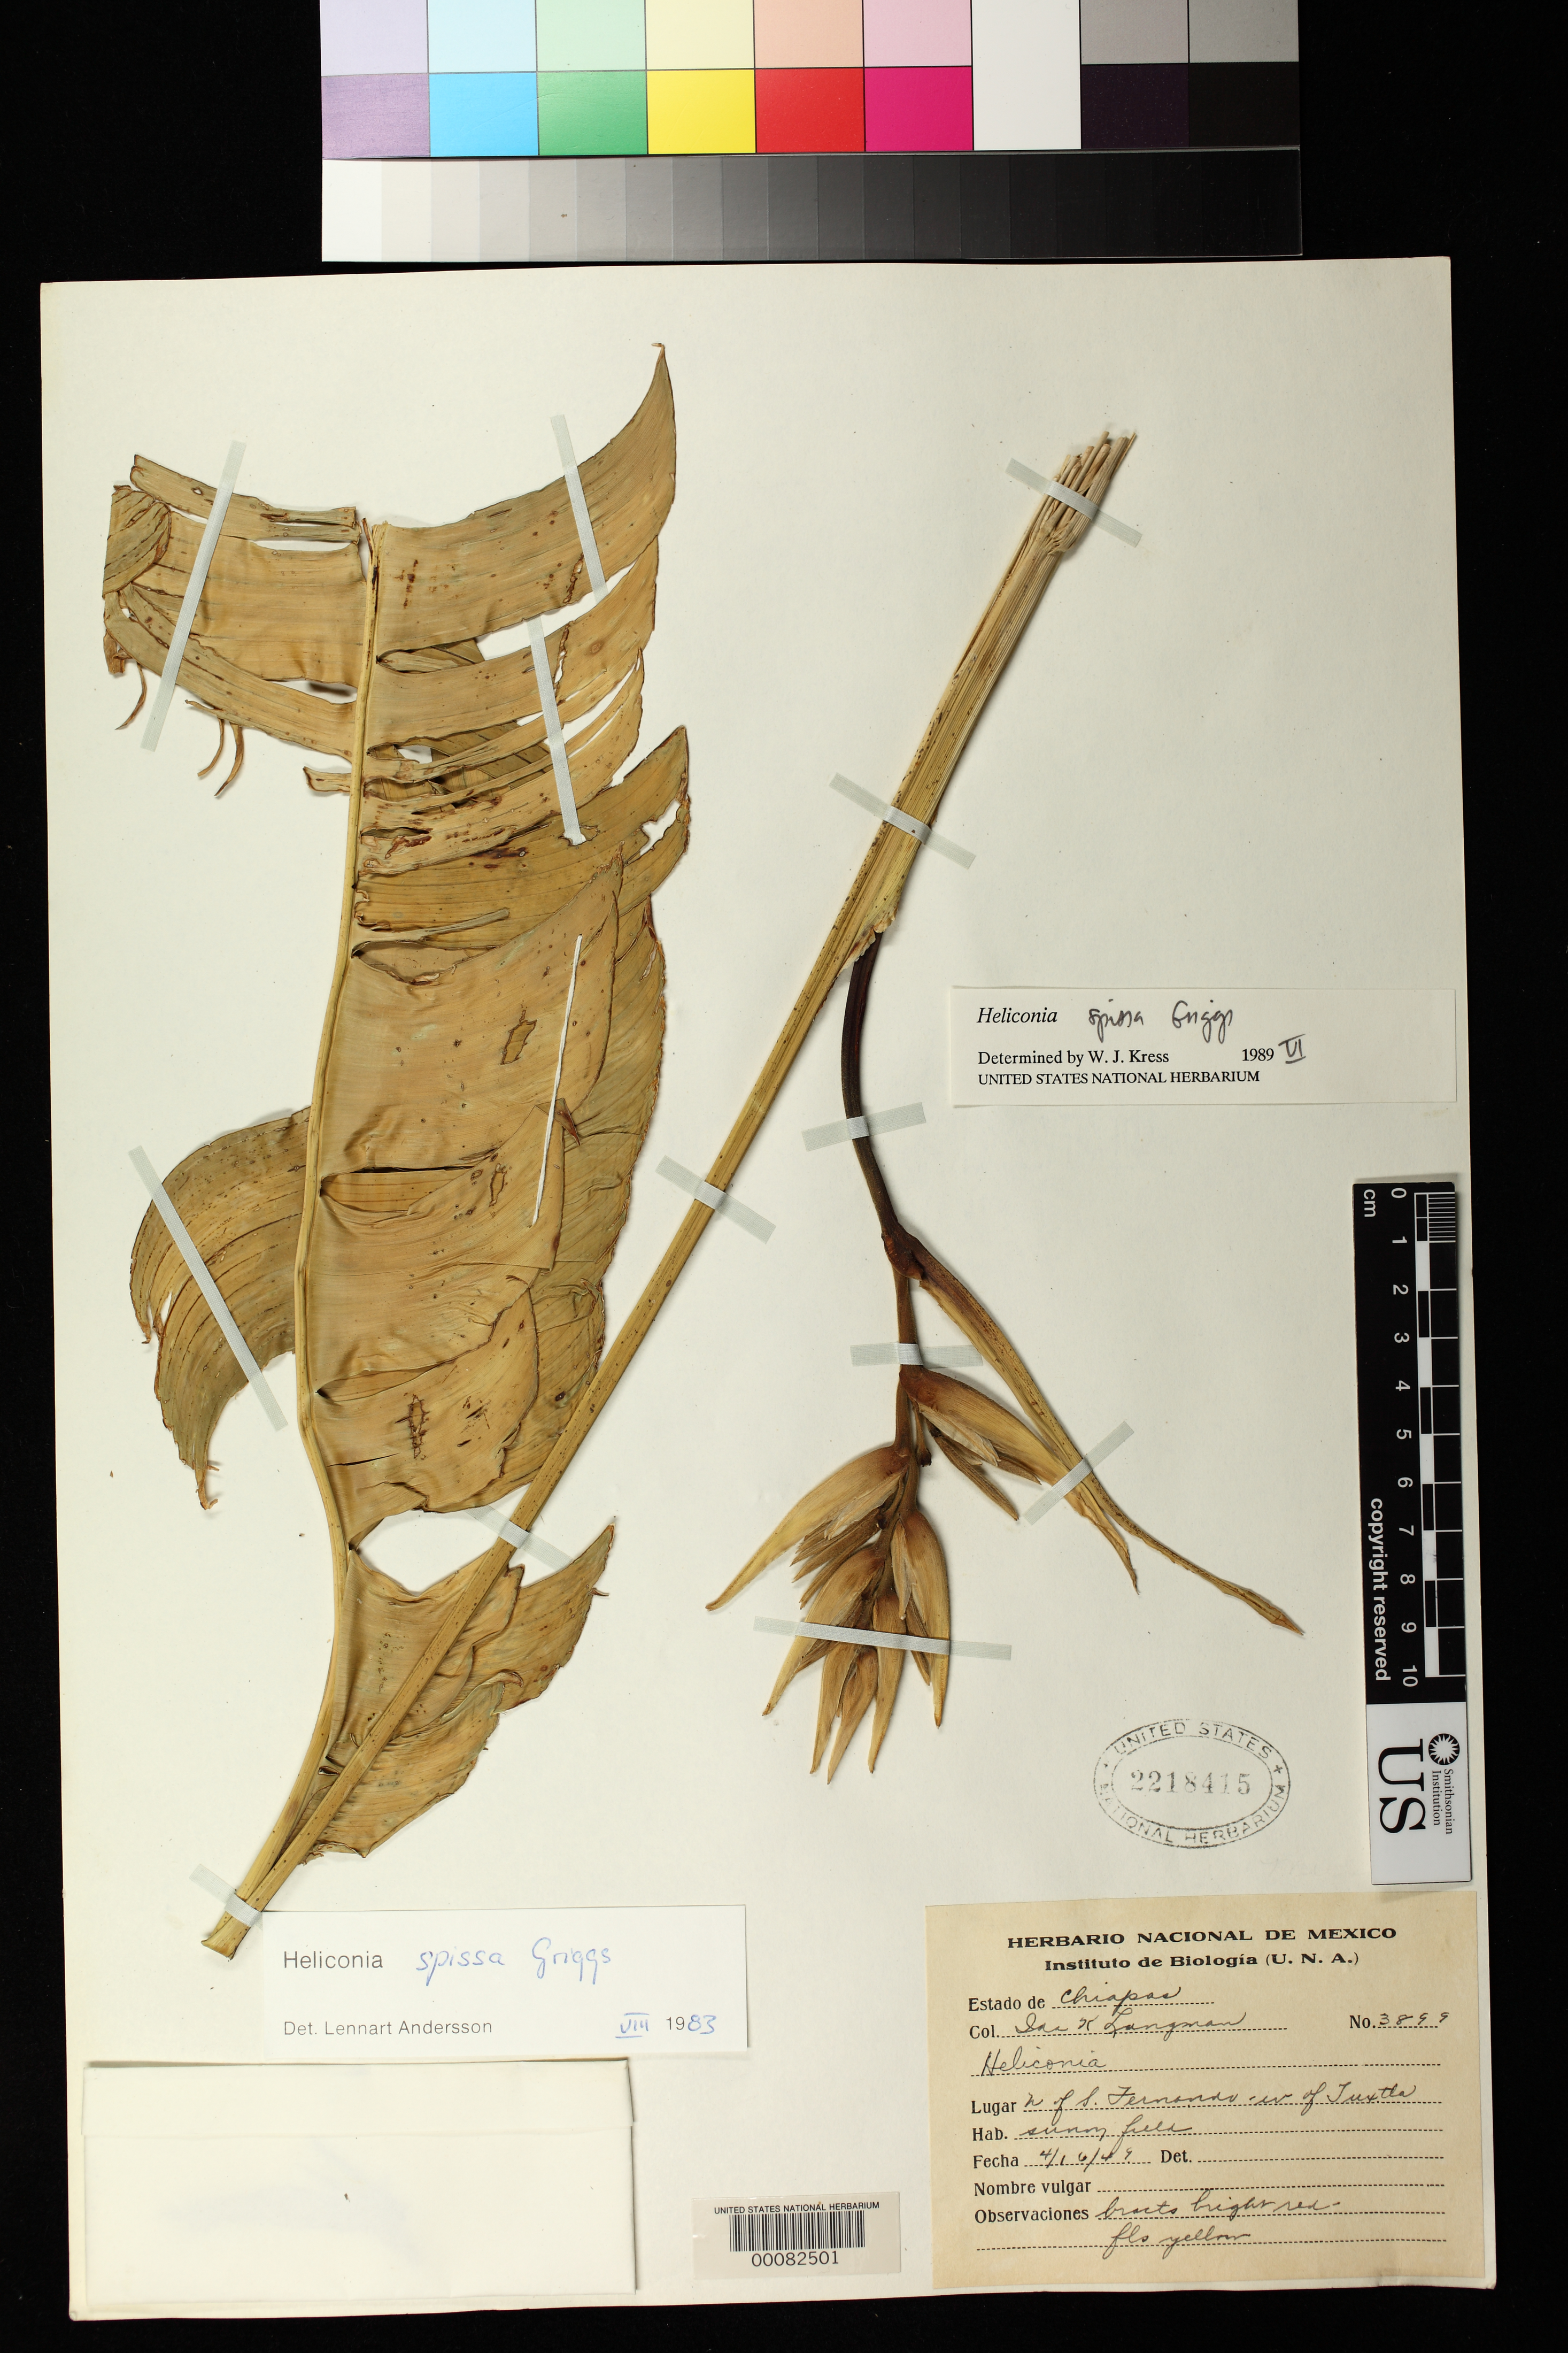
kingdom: Plantae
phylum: Tracheophyta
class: Liliopsida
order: Zingiberales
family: Heliconiaceae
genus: Heliconia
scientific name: Heliconia spissa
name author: R.F. Griggs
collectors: I. Langman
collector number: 3899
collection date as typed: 16 Apr 1949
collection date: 1949-04-16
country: Mexico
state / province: Chiapas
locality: N. of S. Fernando, W of Tuxtla, sunny field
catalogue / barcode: US 2218415